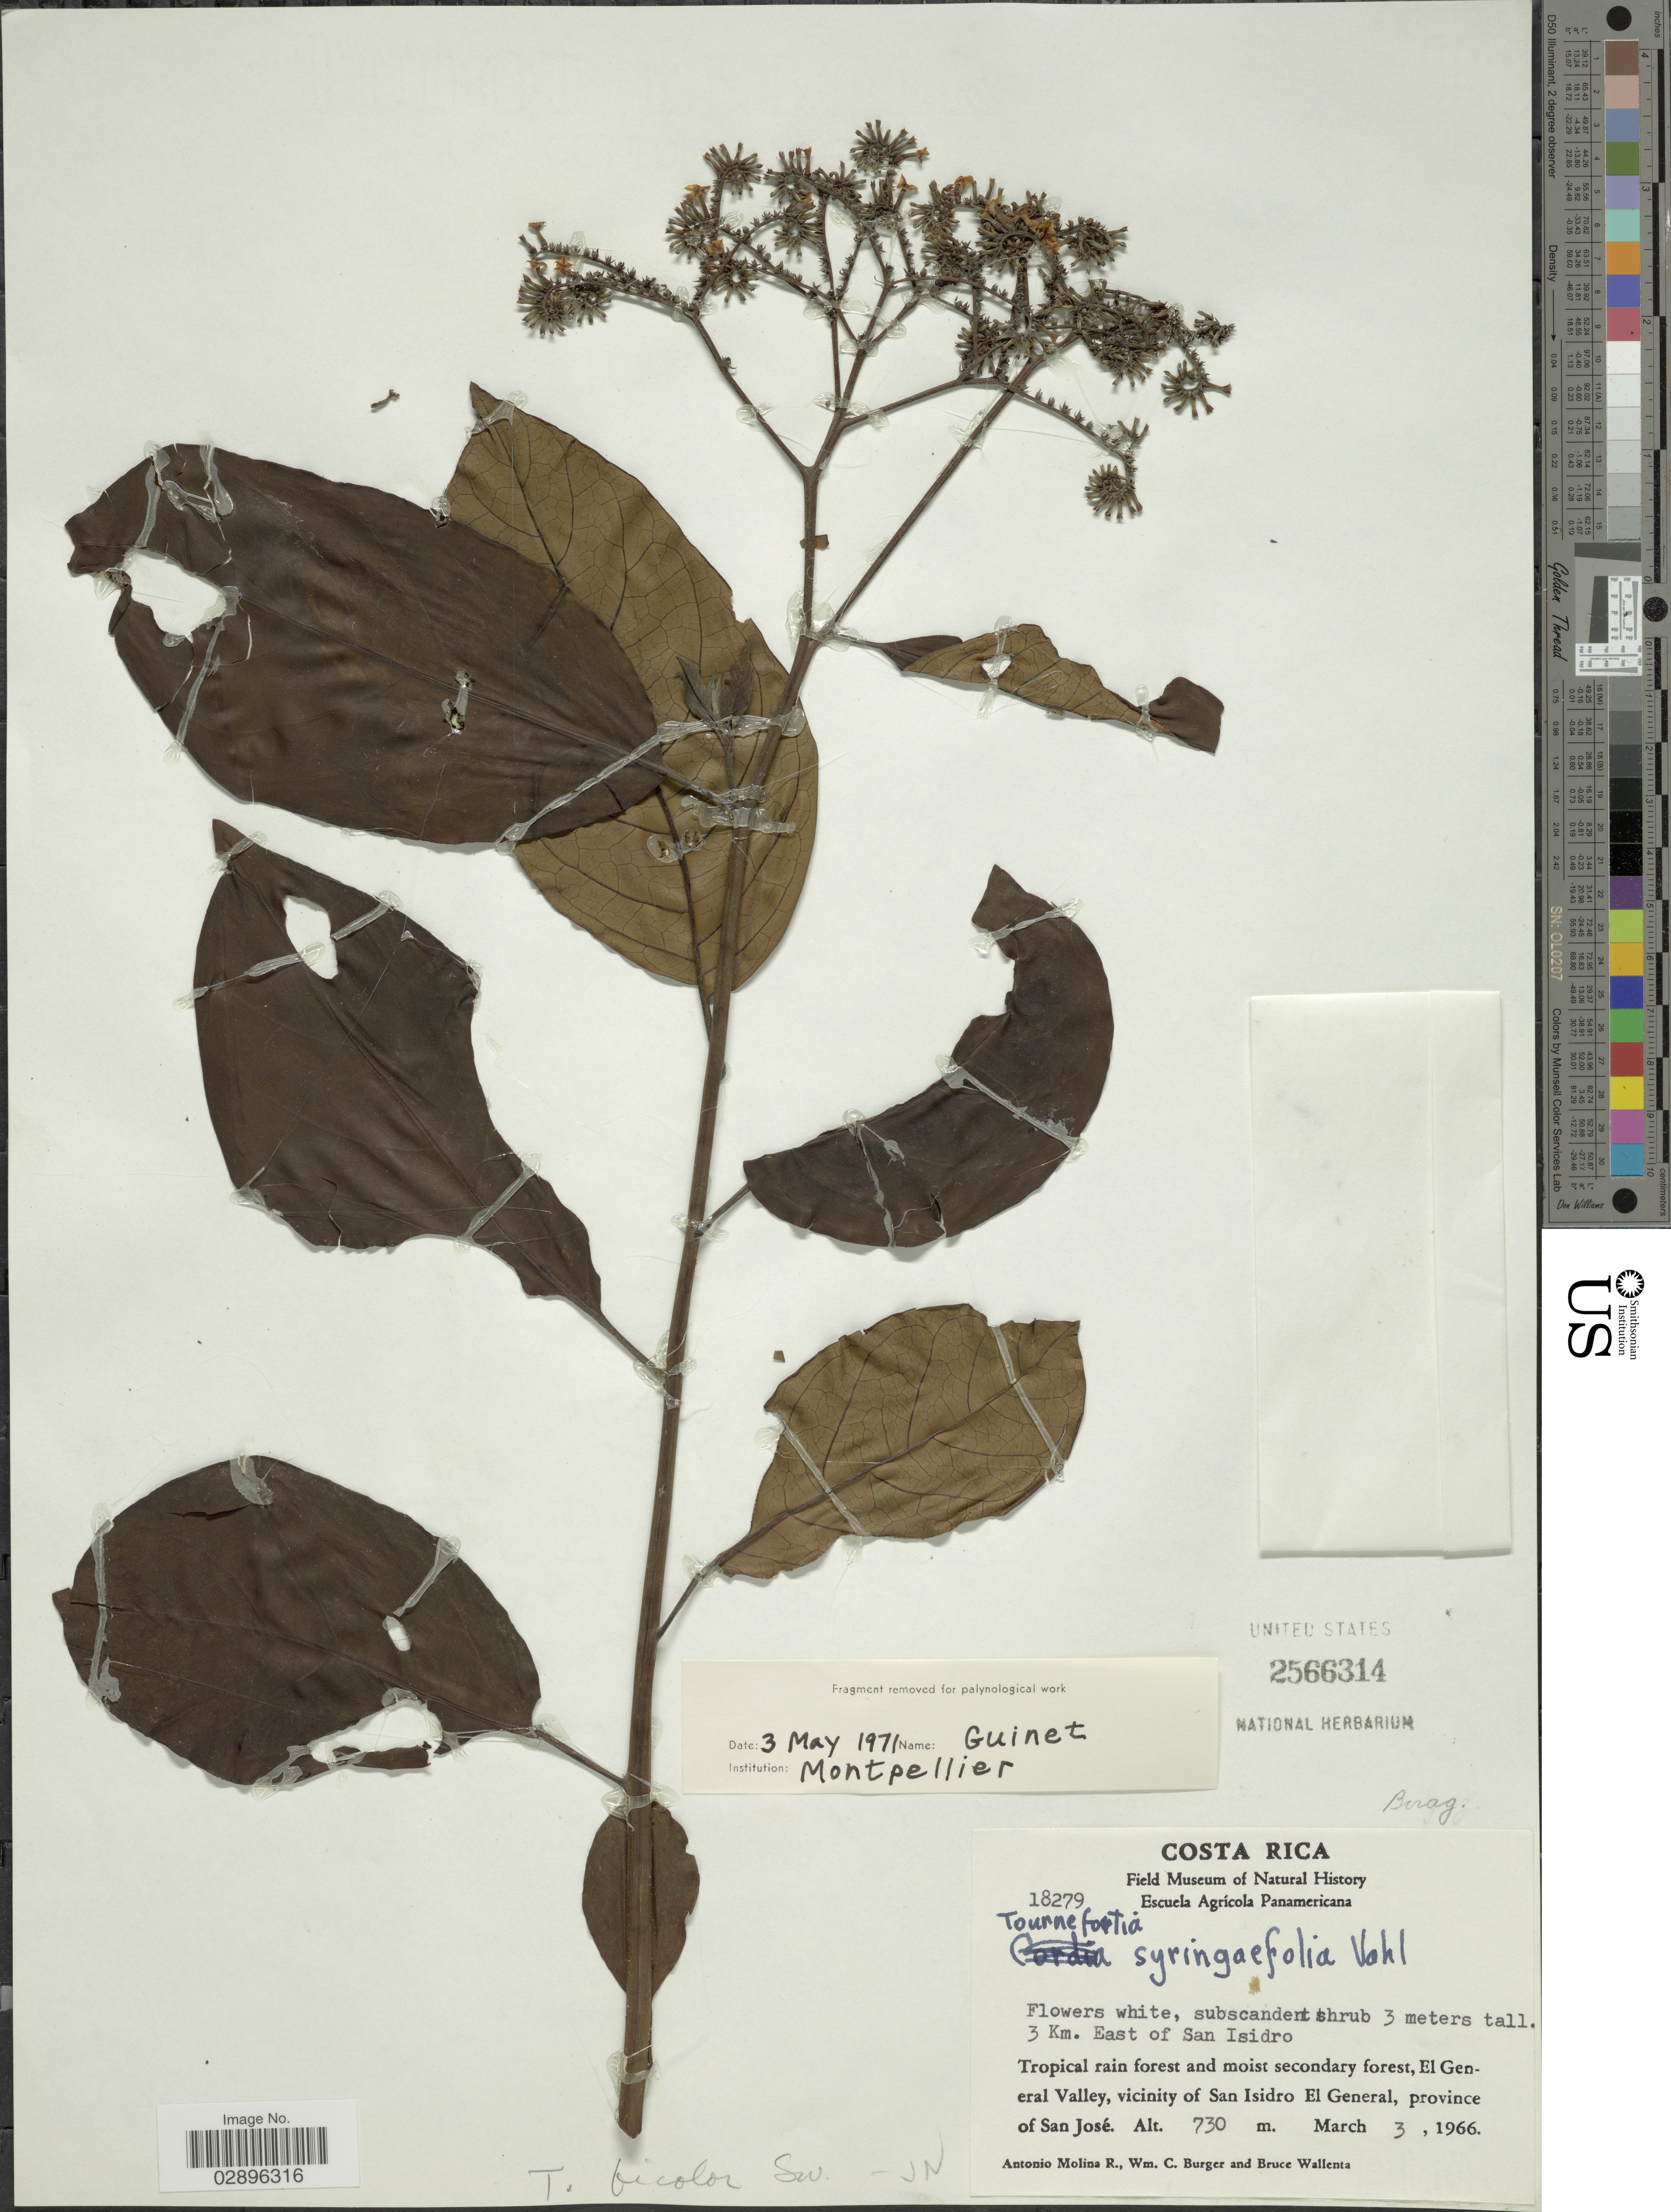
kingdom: Plantae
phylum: Tracheophyta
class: Magnoliopsida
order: Boraginales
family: Heliotropiaceae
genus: Tournefortia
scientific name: Tournefortia bicolor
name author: Sw.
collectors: A. Molina R., W. Burger & B. Wallenta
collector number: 18279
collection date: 1966-03-03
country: Costa Rica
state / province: San José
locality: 3 Km. East of San Isidro. Tropical rain forest and moist secondary forest, El General Valley, vicinity of San Isidro El General.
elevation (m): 730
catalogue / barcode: US 2566314